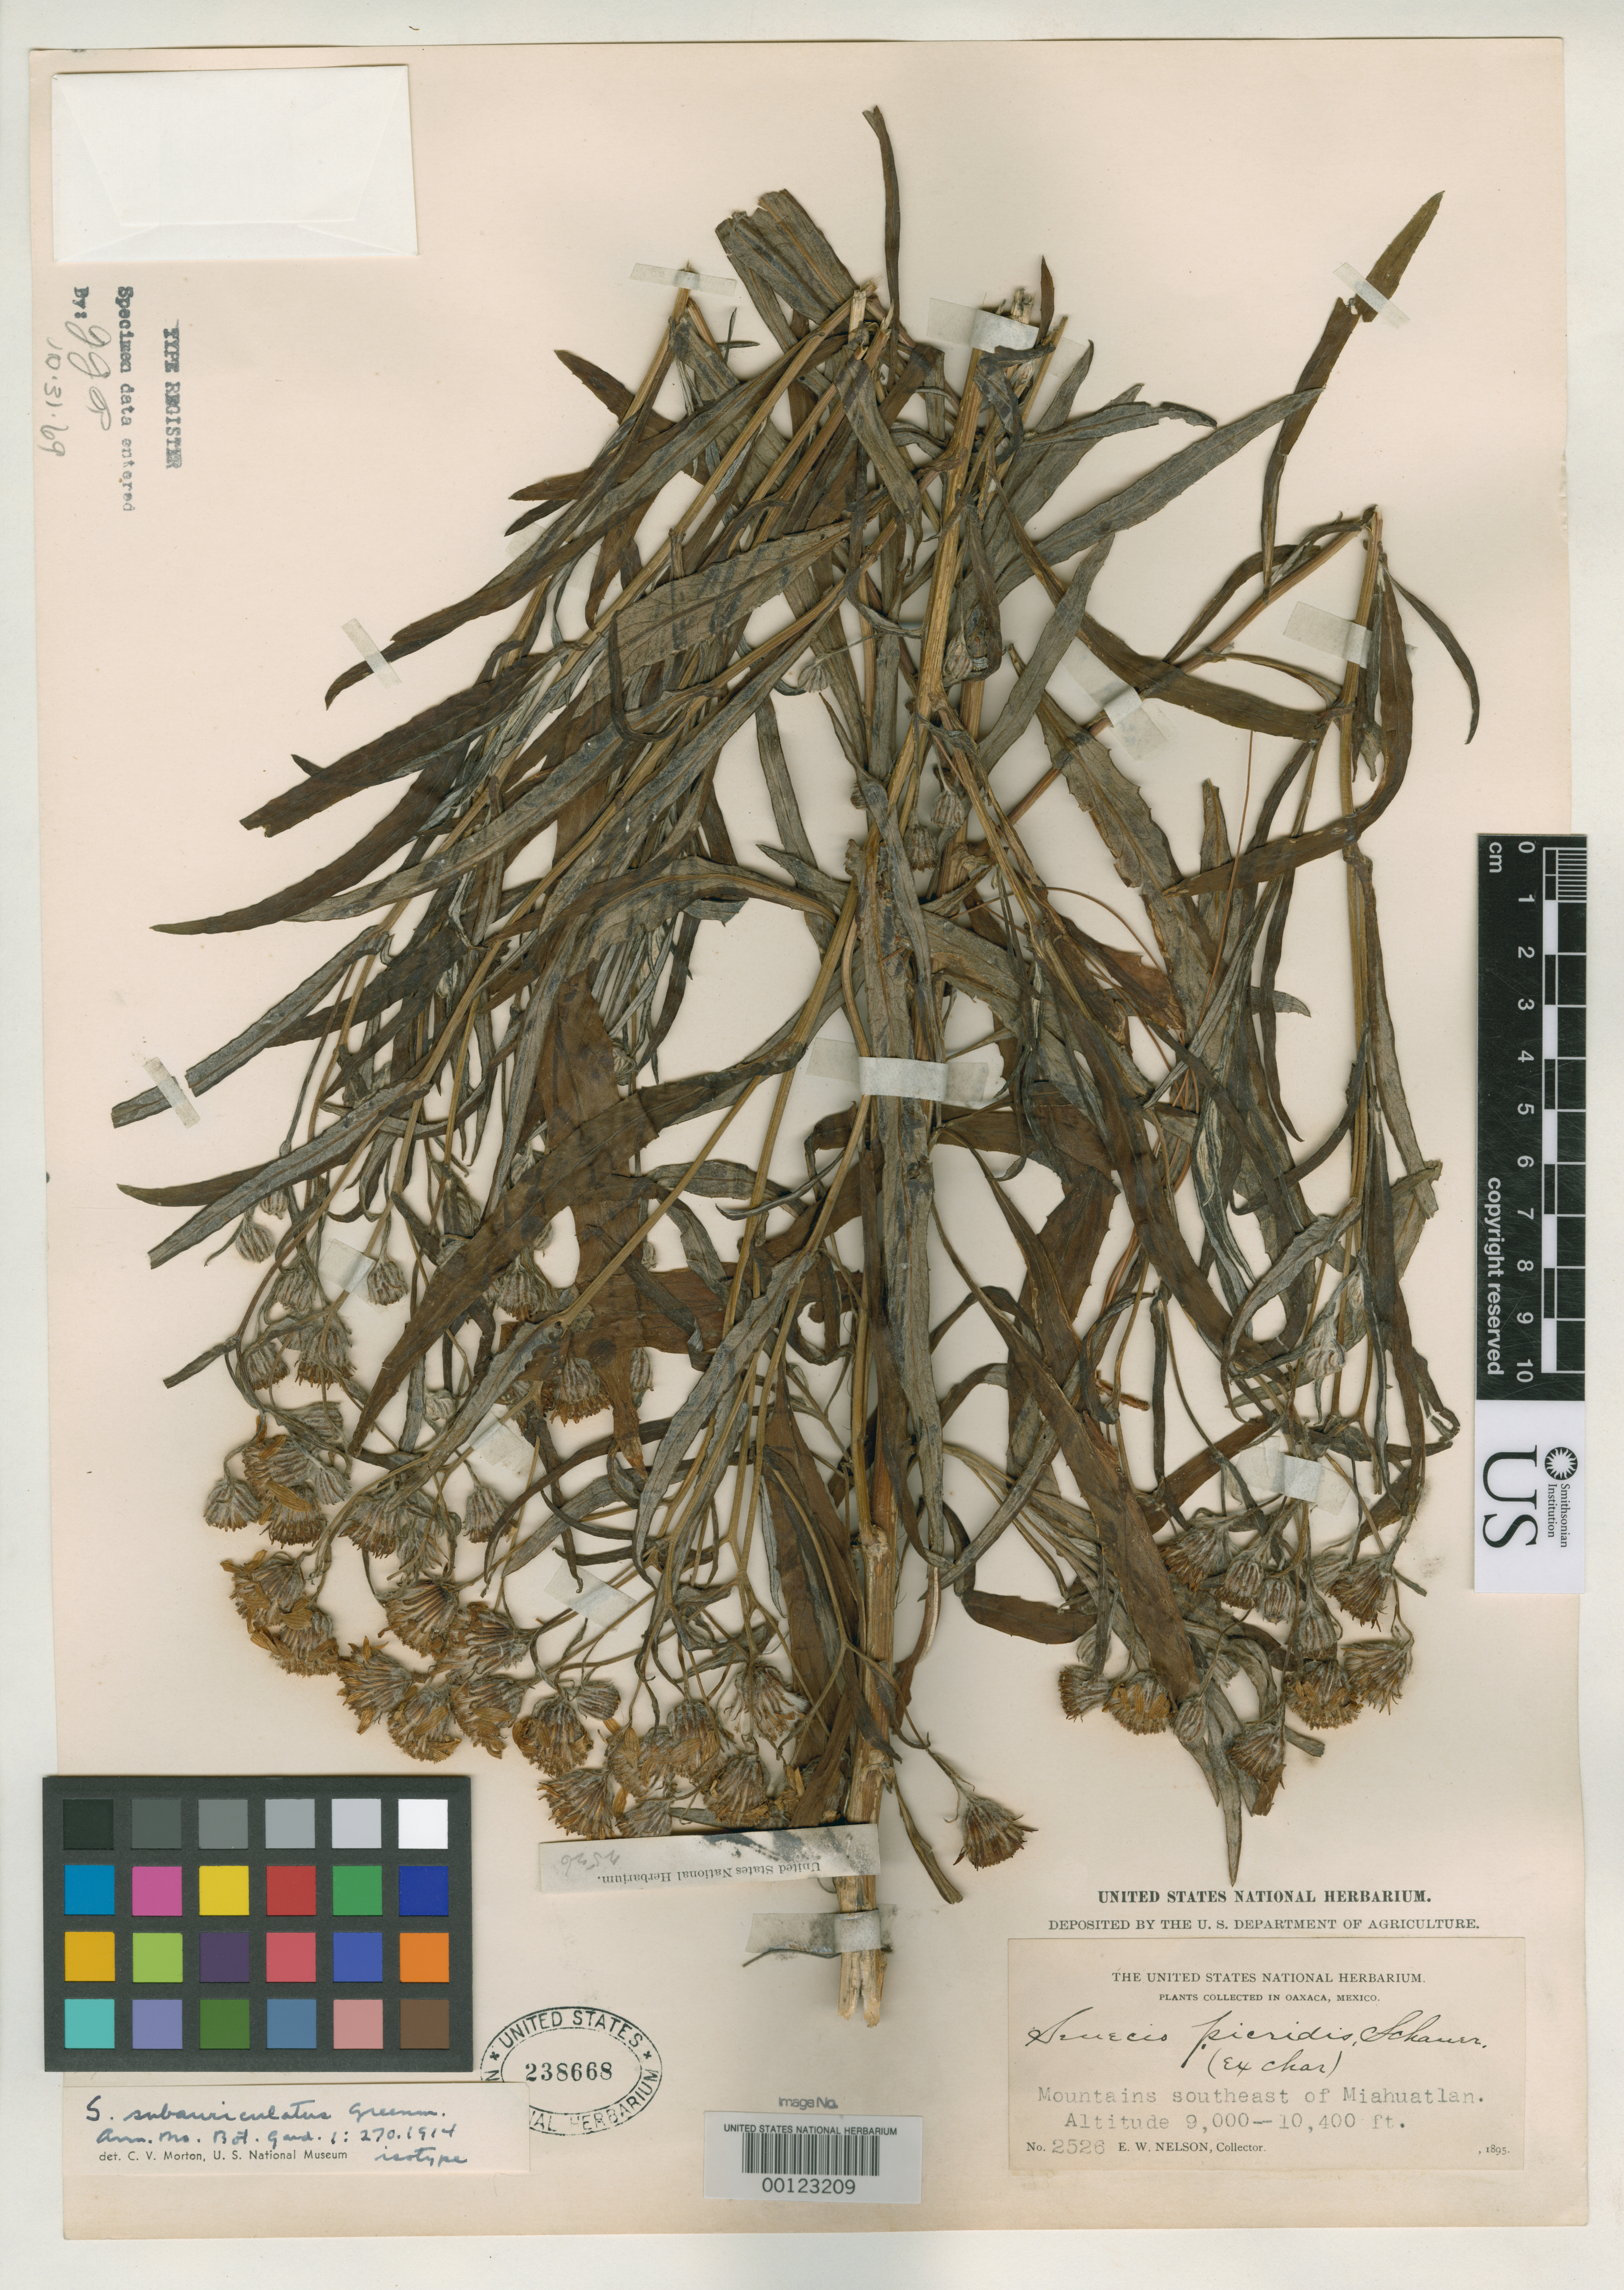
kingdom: Plantae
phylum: Tracheophyta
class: Magnoliopsida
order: Asterales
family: Asteraceae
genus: Senecio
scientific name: Senecio subauricultus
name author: Greenm.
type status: Isotype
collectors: E. W. Nelson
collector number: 2526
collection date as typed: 1895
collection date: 1895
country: Mexico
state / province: Oaxaca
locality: Miahuatlan.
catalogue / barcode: US 238668